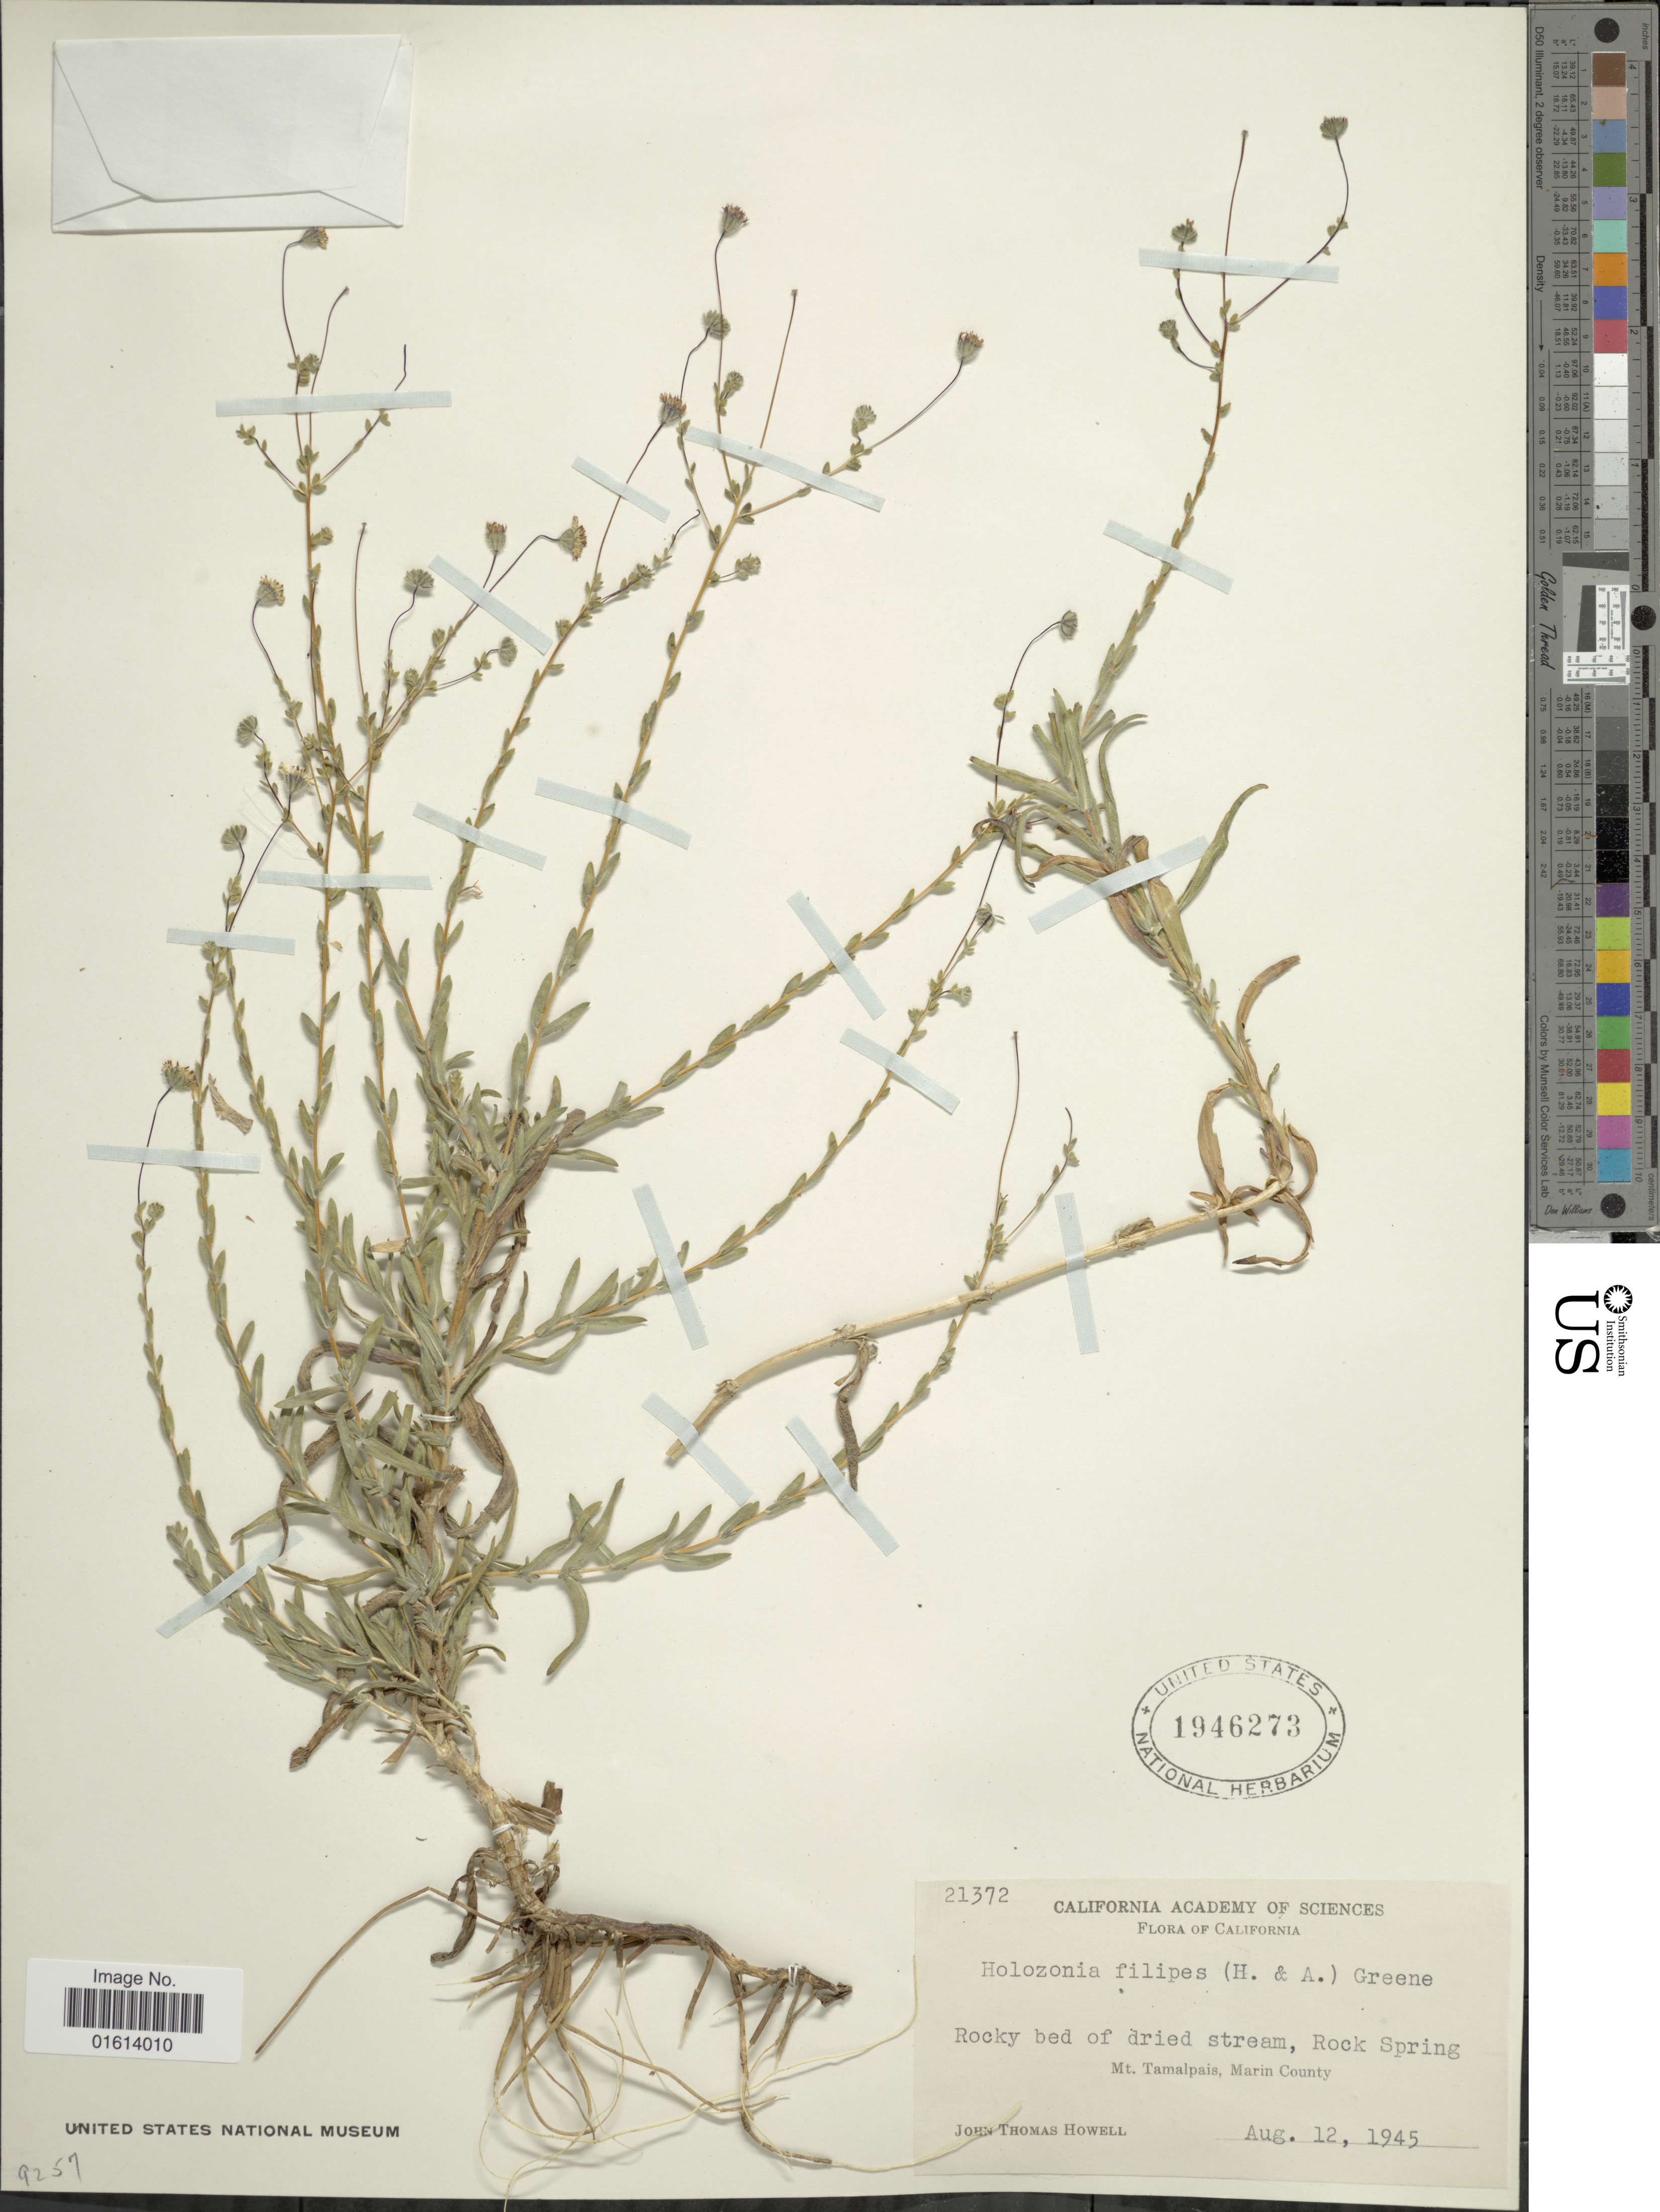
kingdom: Plantae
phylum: Tracheophyta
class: Magnoliopsida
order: Asterales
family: Asteraceae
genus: Holozonia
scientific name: Holozonia filipes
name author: (Hook. & Arn.) Greene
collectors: J. T. Howell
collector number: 21372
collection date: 1945-08-12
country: United States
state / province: California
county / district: Marin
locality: Mt. Tamalpais, Marin County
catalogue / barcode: US 1946273